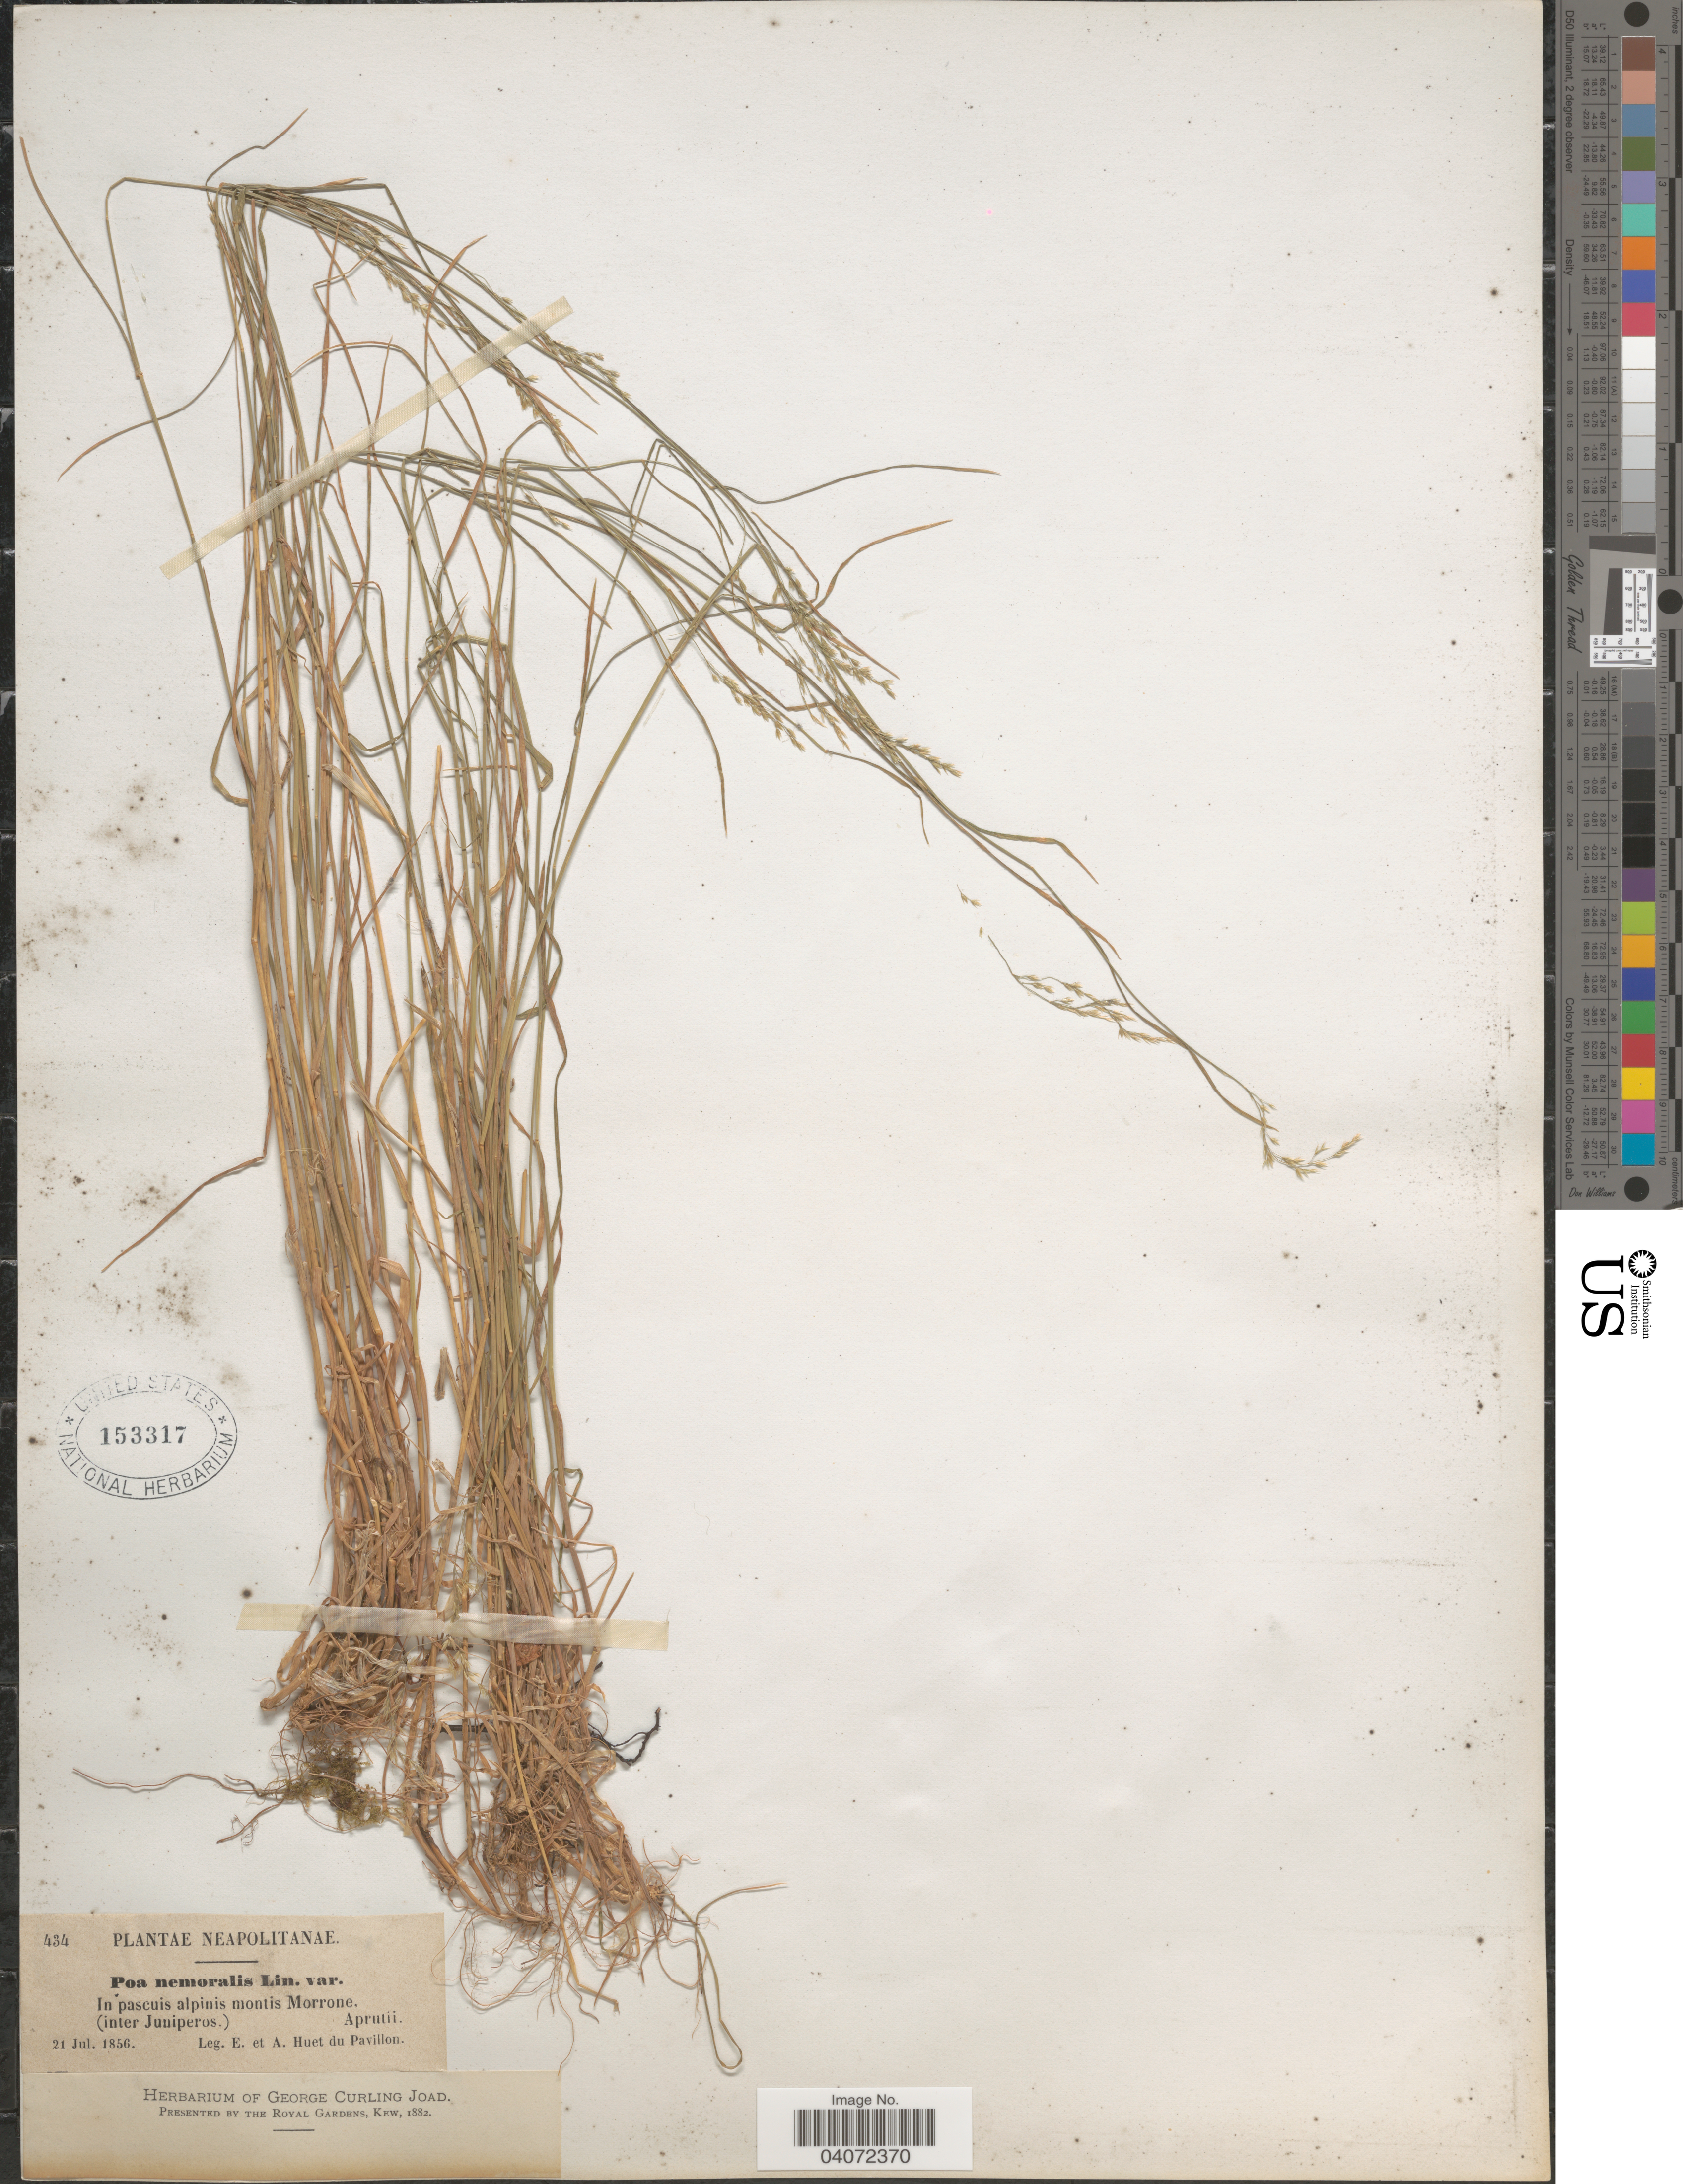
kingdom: Plantae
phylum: Tracheophyta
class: Liliopsida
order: Poales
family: Poaceae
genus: Poa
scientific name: Poa nemoralis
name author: L.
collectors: E. Huet du Pavillon & A. Huet du Pavillon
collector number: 434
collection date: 1856-07-21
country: Italy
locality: Neapolitanae. In pascuis alpinis montis Morrone, (inter Juniperos.). Aprutii.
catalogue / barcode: US 153317